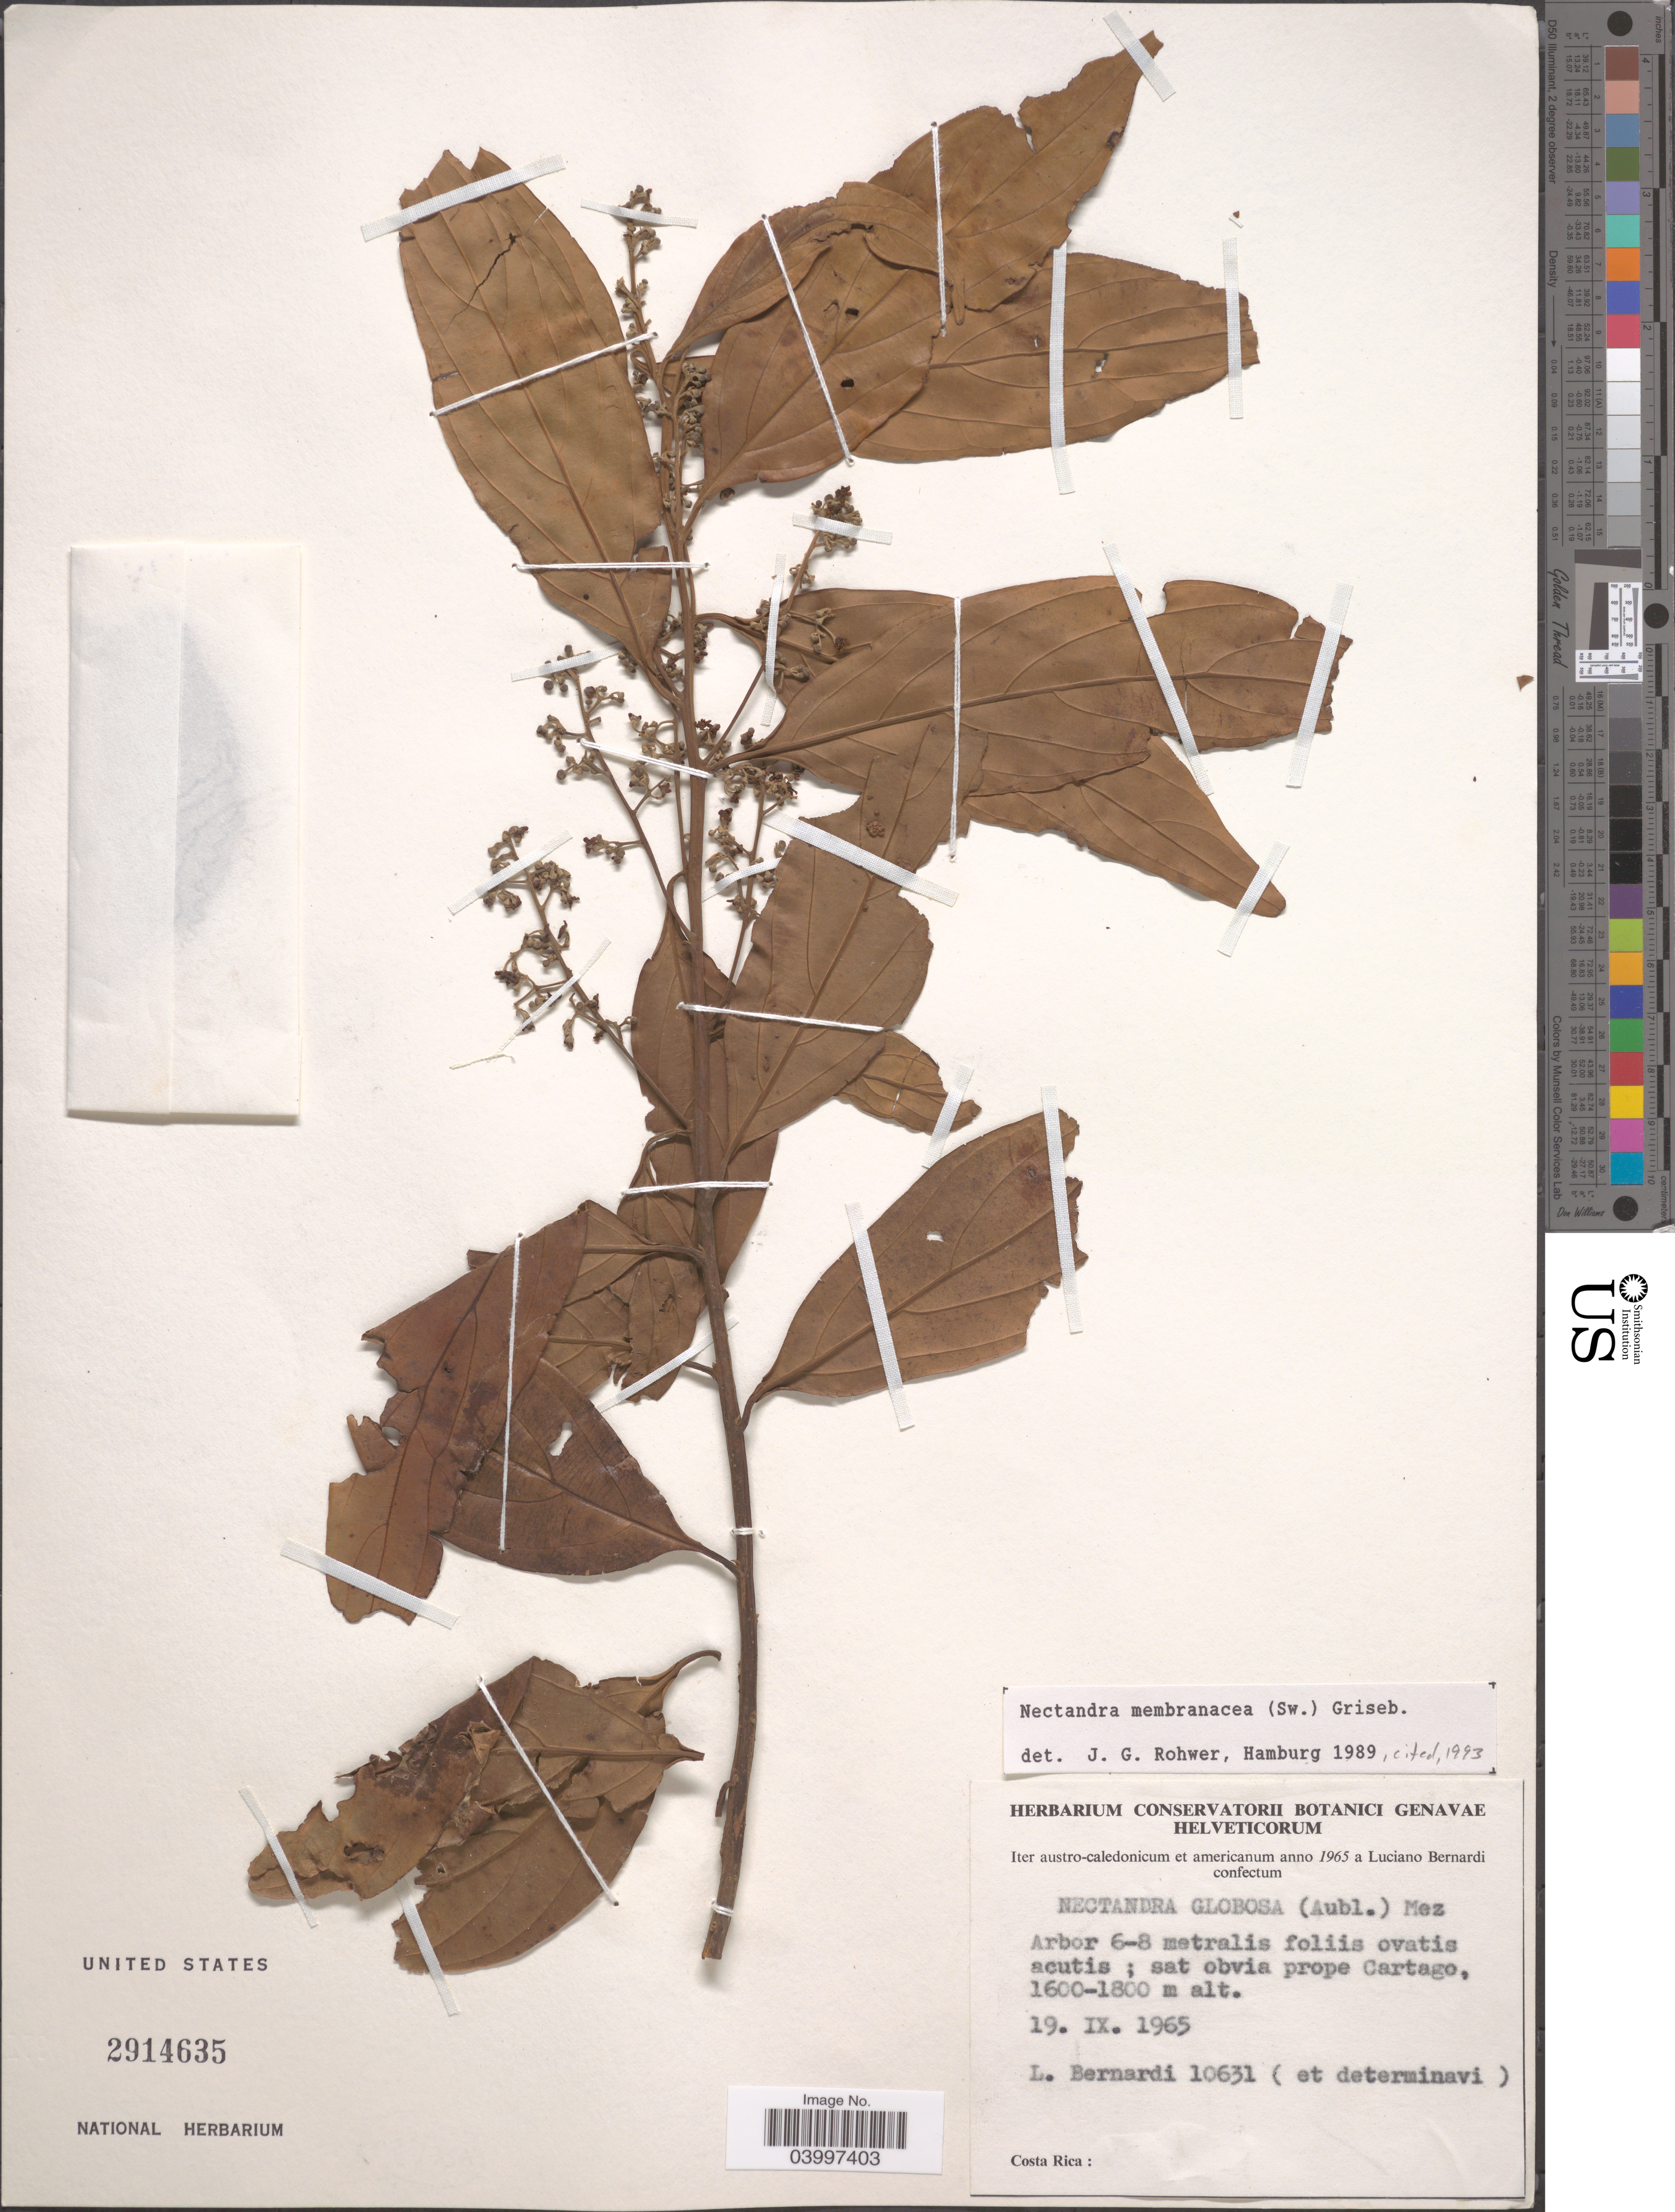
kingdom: Plantae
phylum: Tracheophyta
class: Magnoliopsida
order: Laurales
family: Lauraceae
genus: Nectandra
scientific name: Nectandra membranacea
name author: (Sw.) Griseb.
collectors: L. Bernardi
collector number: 10631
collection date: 1965-09-19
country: Costa Rica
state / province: Cartago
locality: Iter austro-caledonicum et americanum. [unsure placement] Sat obvia prope Cartago.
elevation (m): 1600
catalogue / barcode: US 2914635